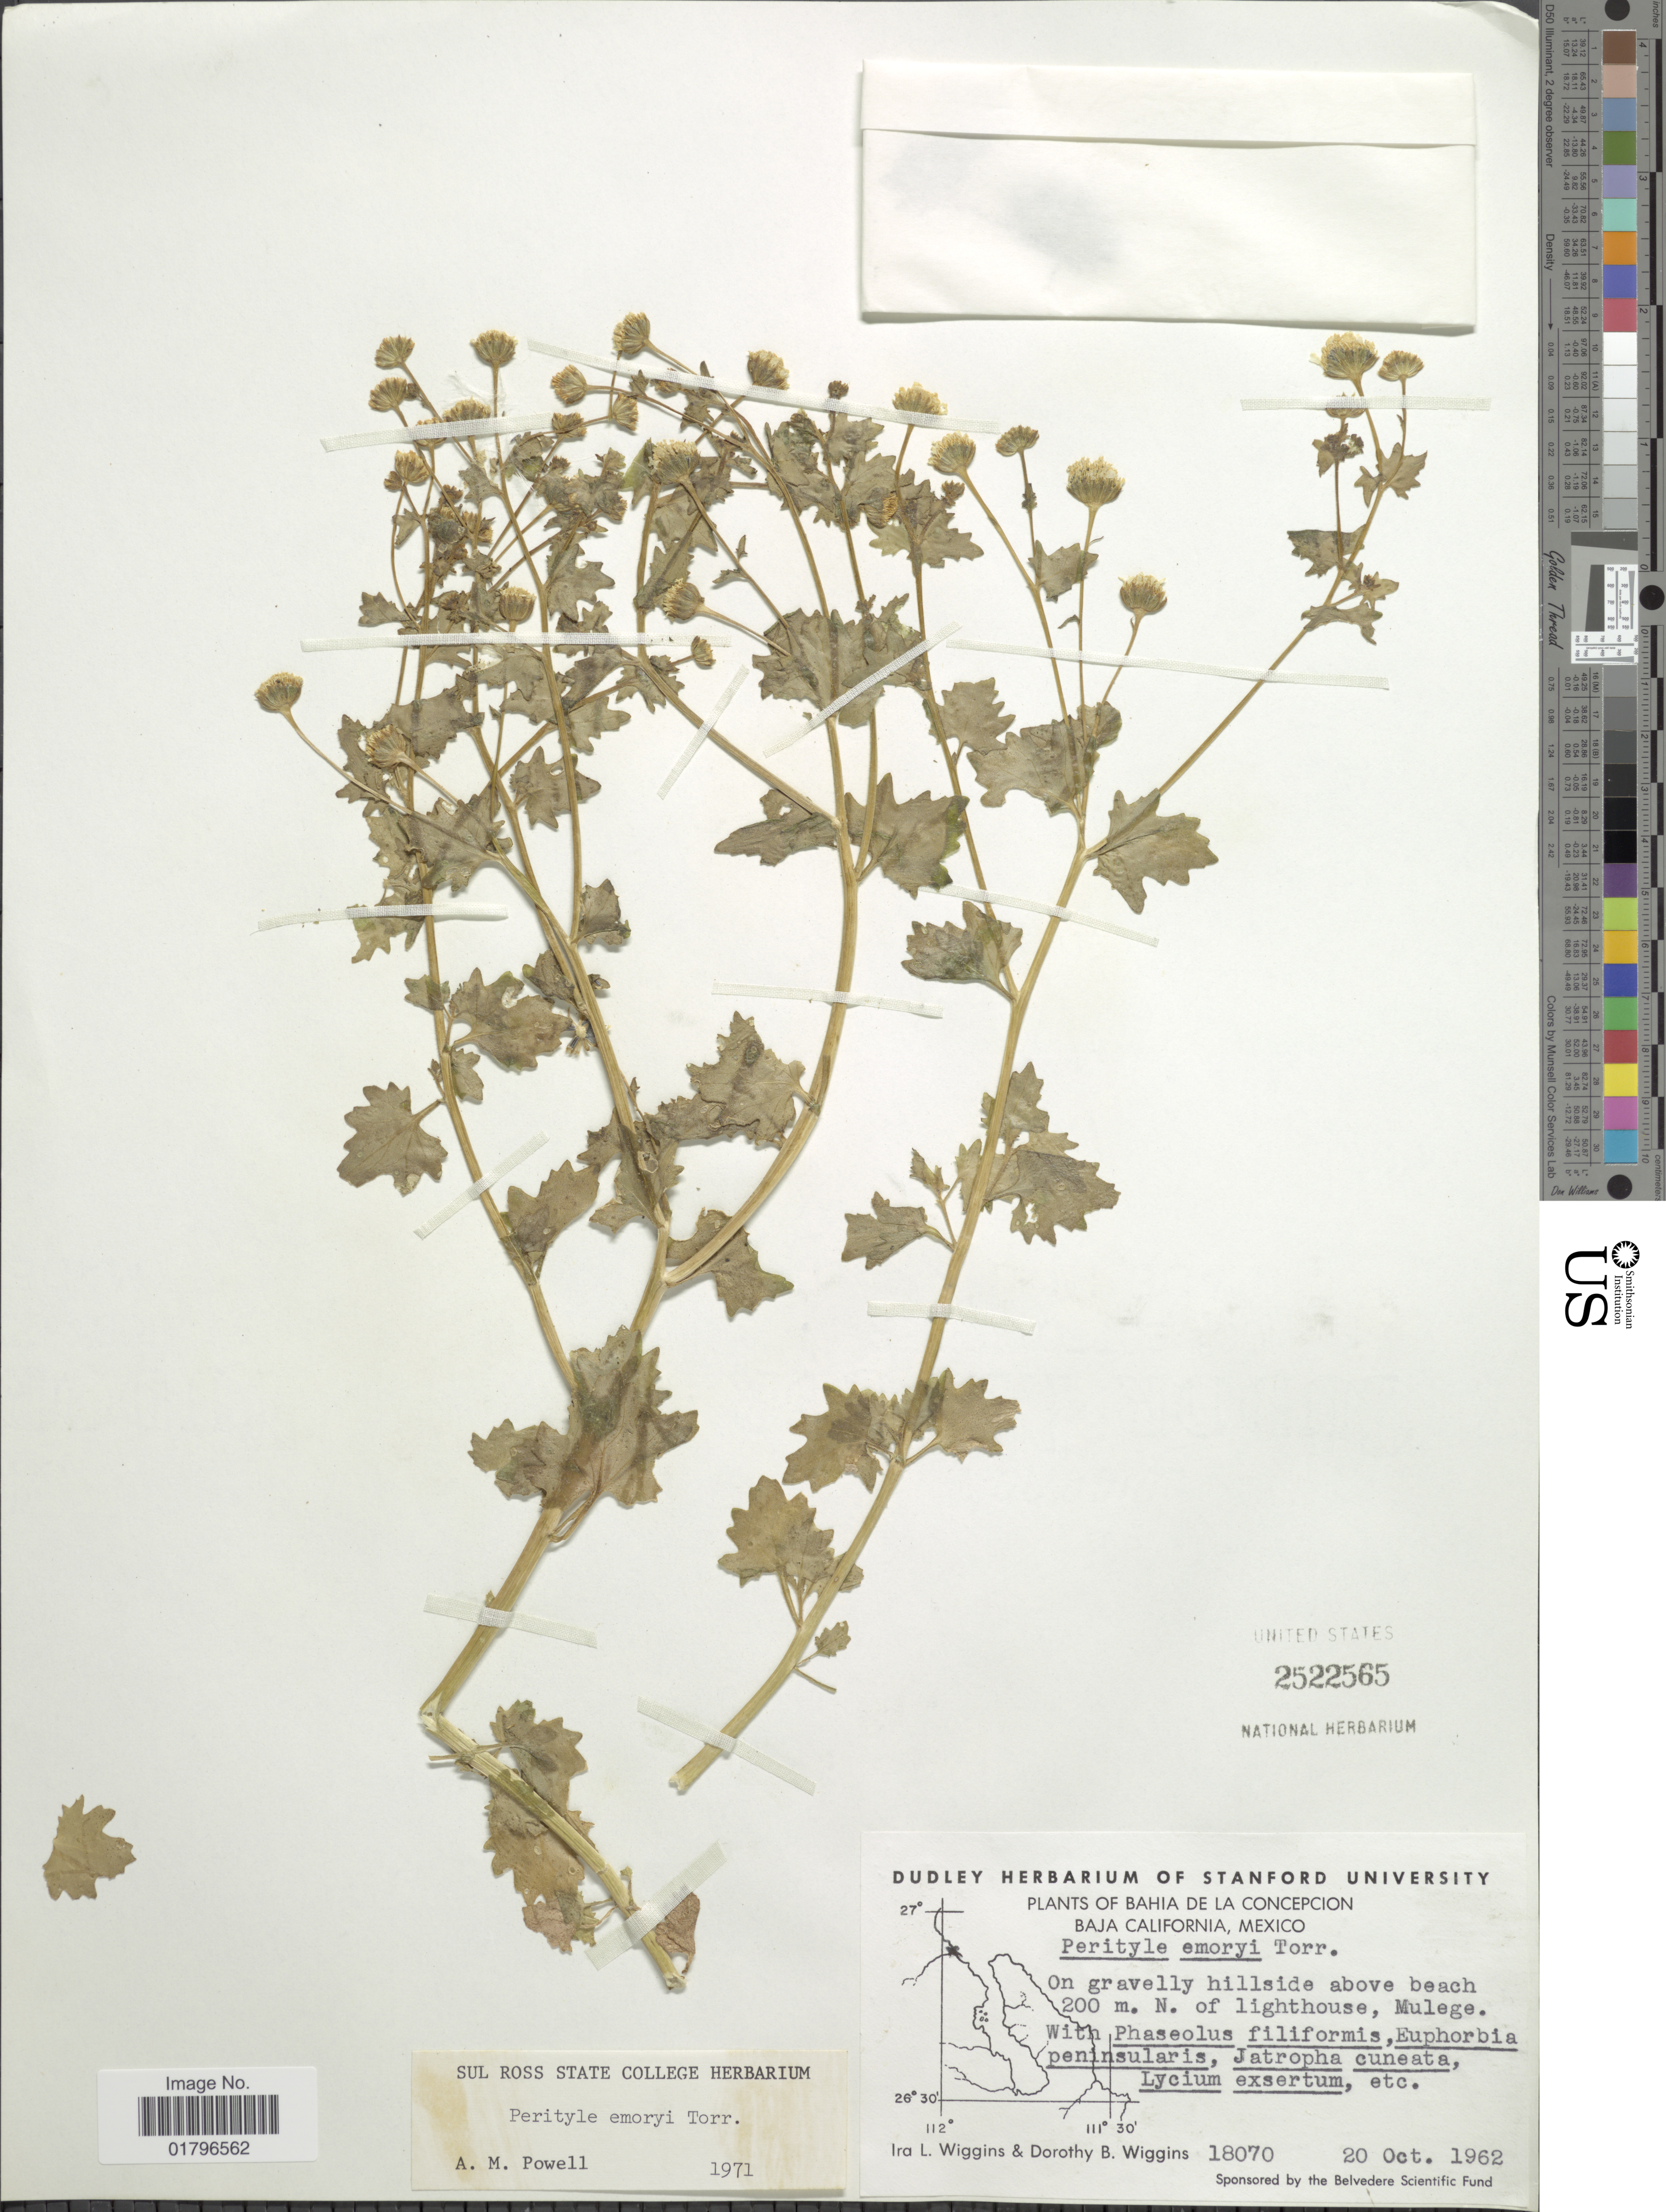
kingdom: Plantae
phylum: Tracheophyta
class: Magnoliopsida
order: Asterales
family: Asteraceae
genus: Perityle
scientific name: Perityle emoryi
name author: Torr.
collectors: I. L. Wiggins & D. B. Wiggins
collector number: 18070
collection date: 1962-10-20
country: Mexico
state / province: Baja California Sur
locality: Above beach 200 m. N of Lighthouse, Mulege, Bahia de la Concepcion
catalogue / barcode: US 2522565